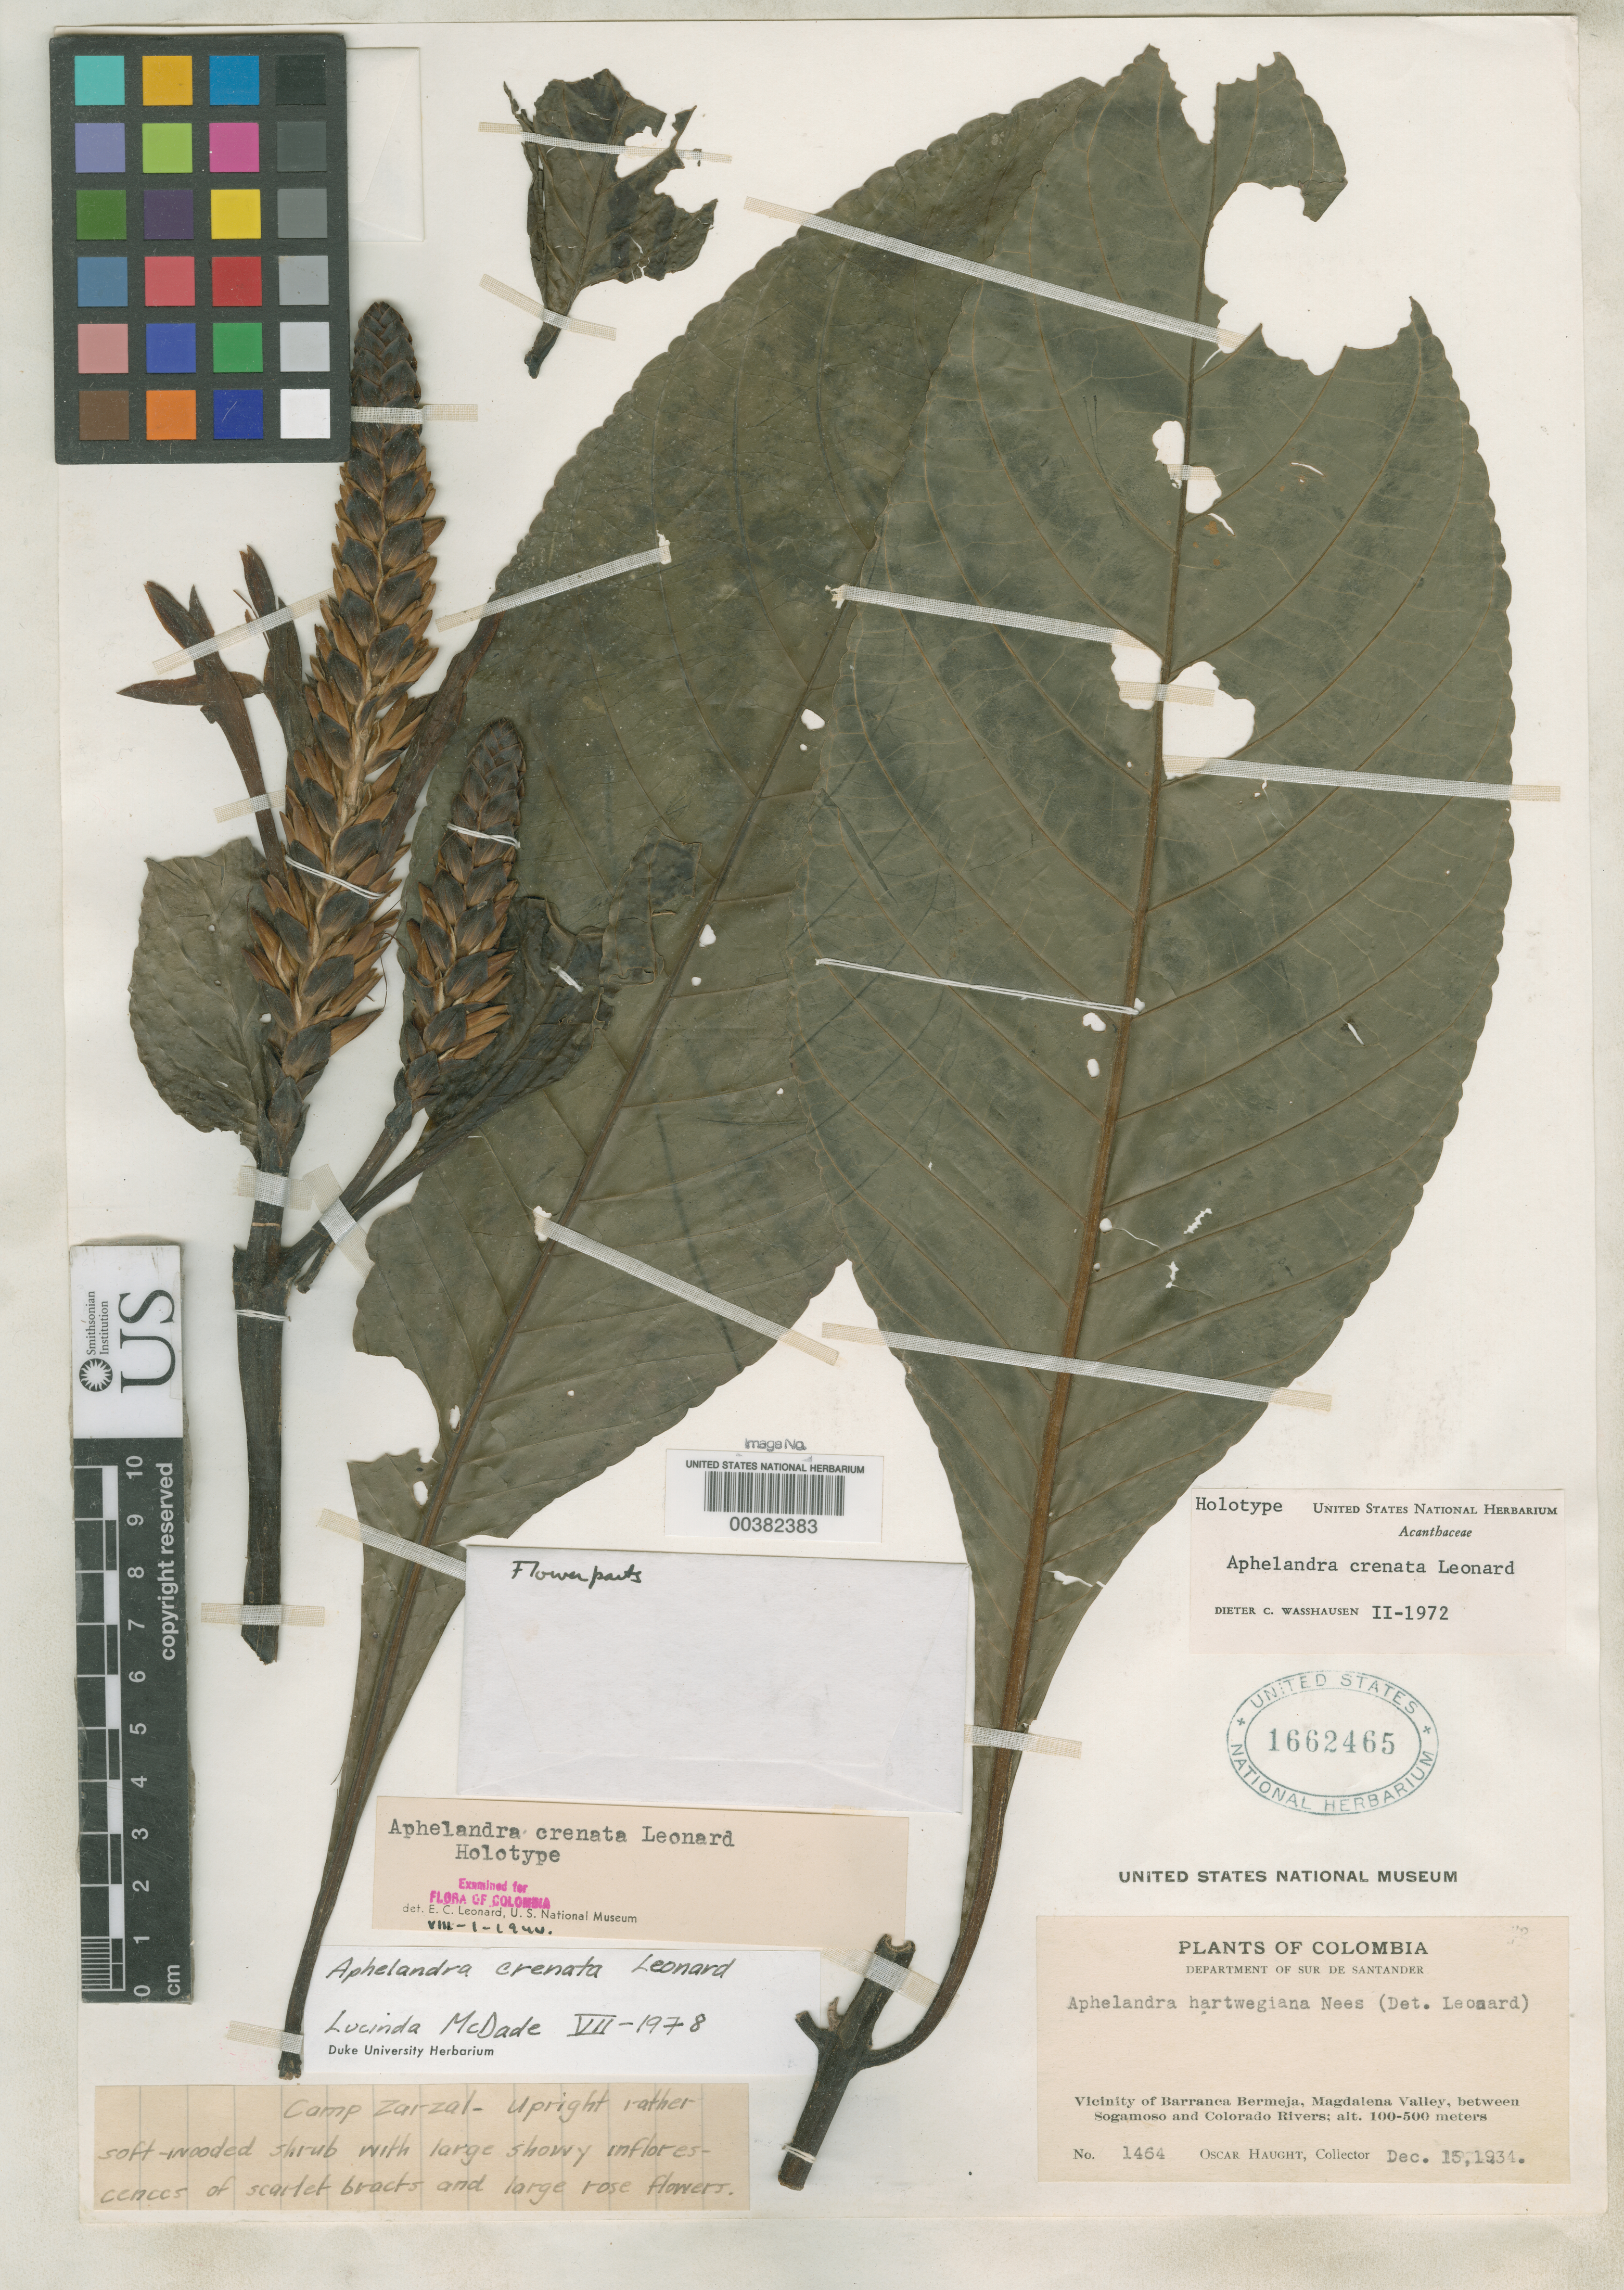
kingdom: Plantae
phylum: Tracheophyta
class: Magnoliopsida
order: Lamiales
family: Acanthaceae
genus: Aphelandra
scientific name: Aphelandra crenata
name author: Leonard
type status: Holotype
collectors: O. L. Haught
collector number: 1464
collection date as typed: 15 Dec 1934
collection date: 1934-12-15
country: Colombia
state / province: Santander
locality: Magdalena Valley, Barran Cabermeja, Camp Zarzal.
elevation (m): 100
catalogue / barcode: US 1662465